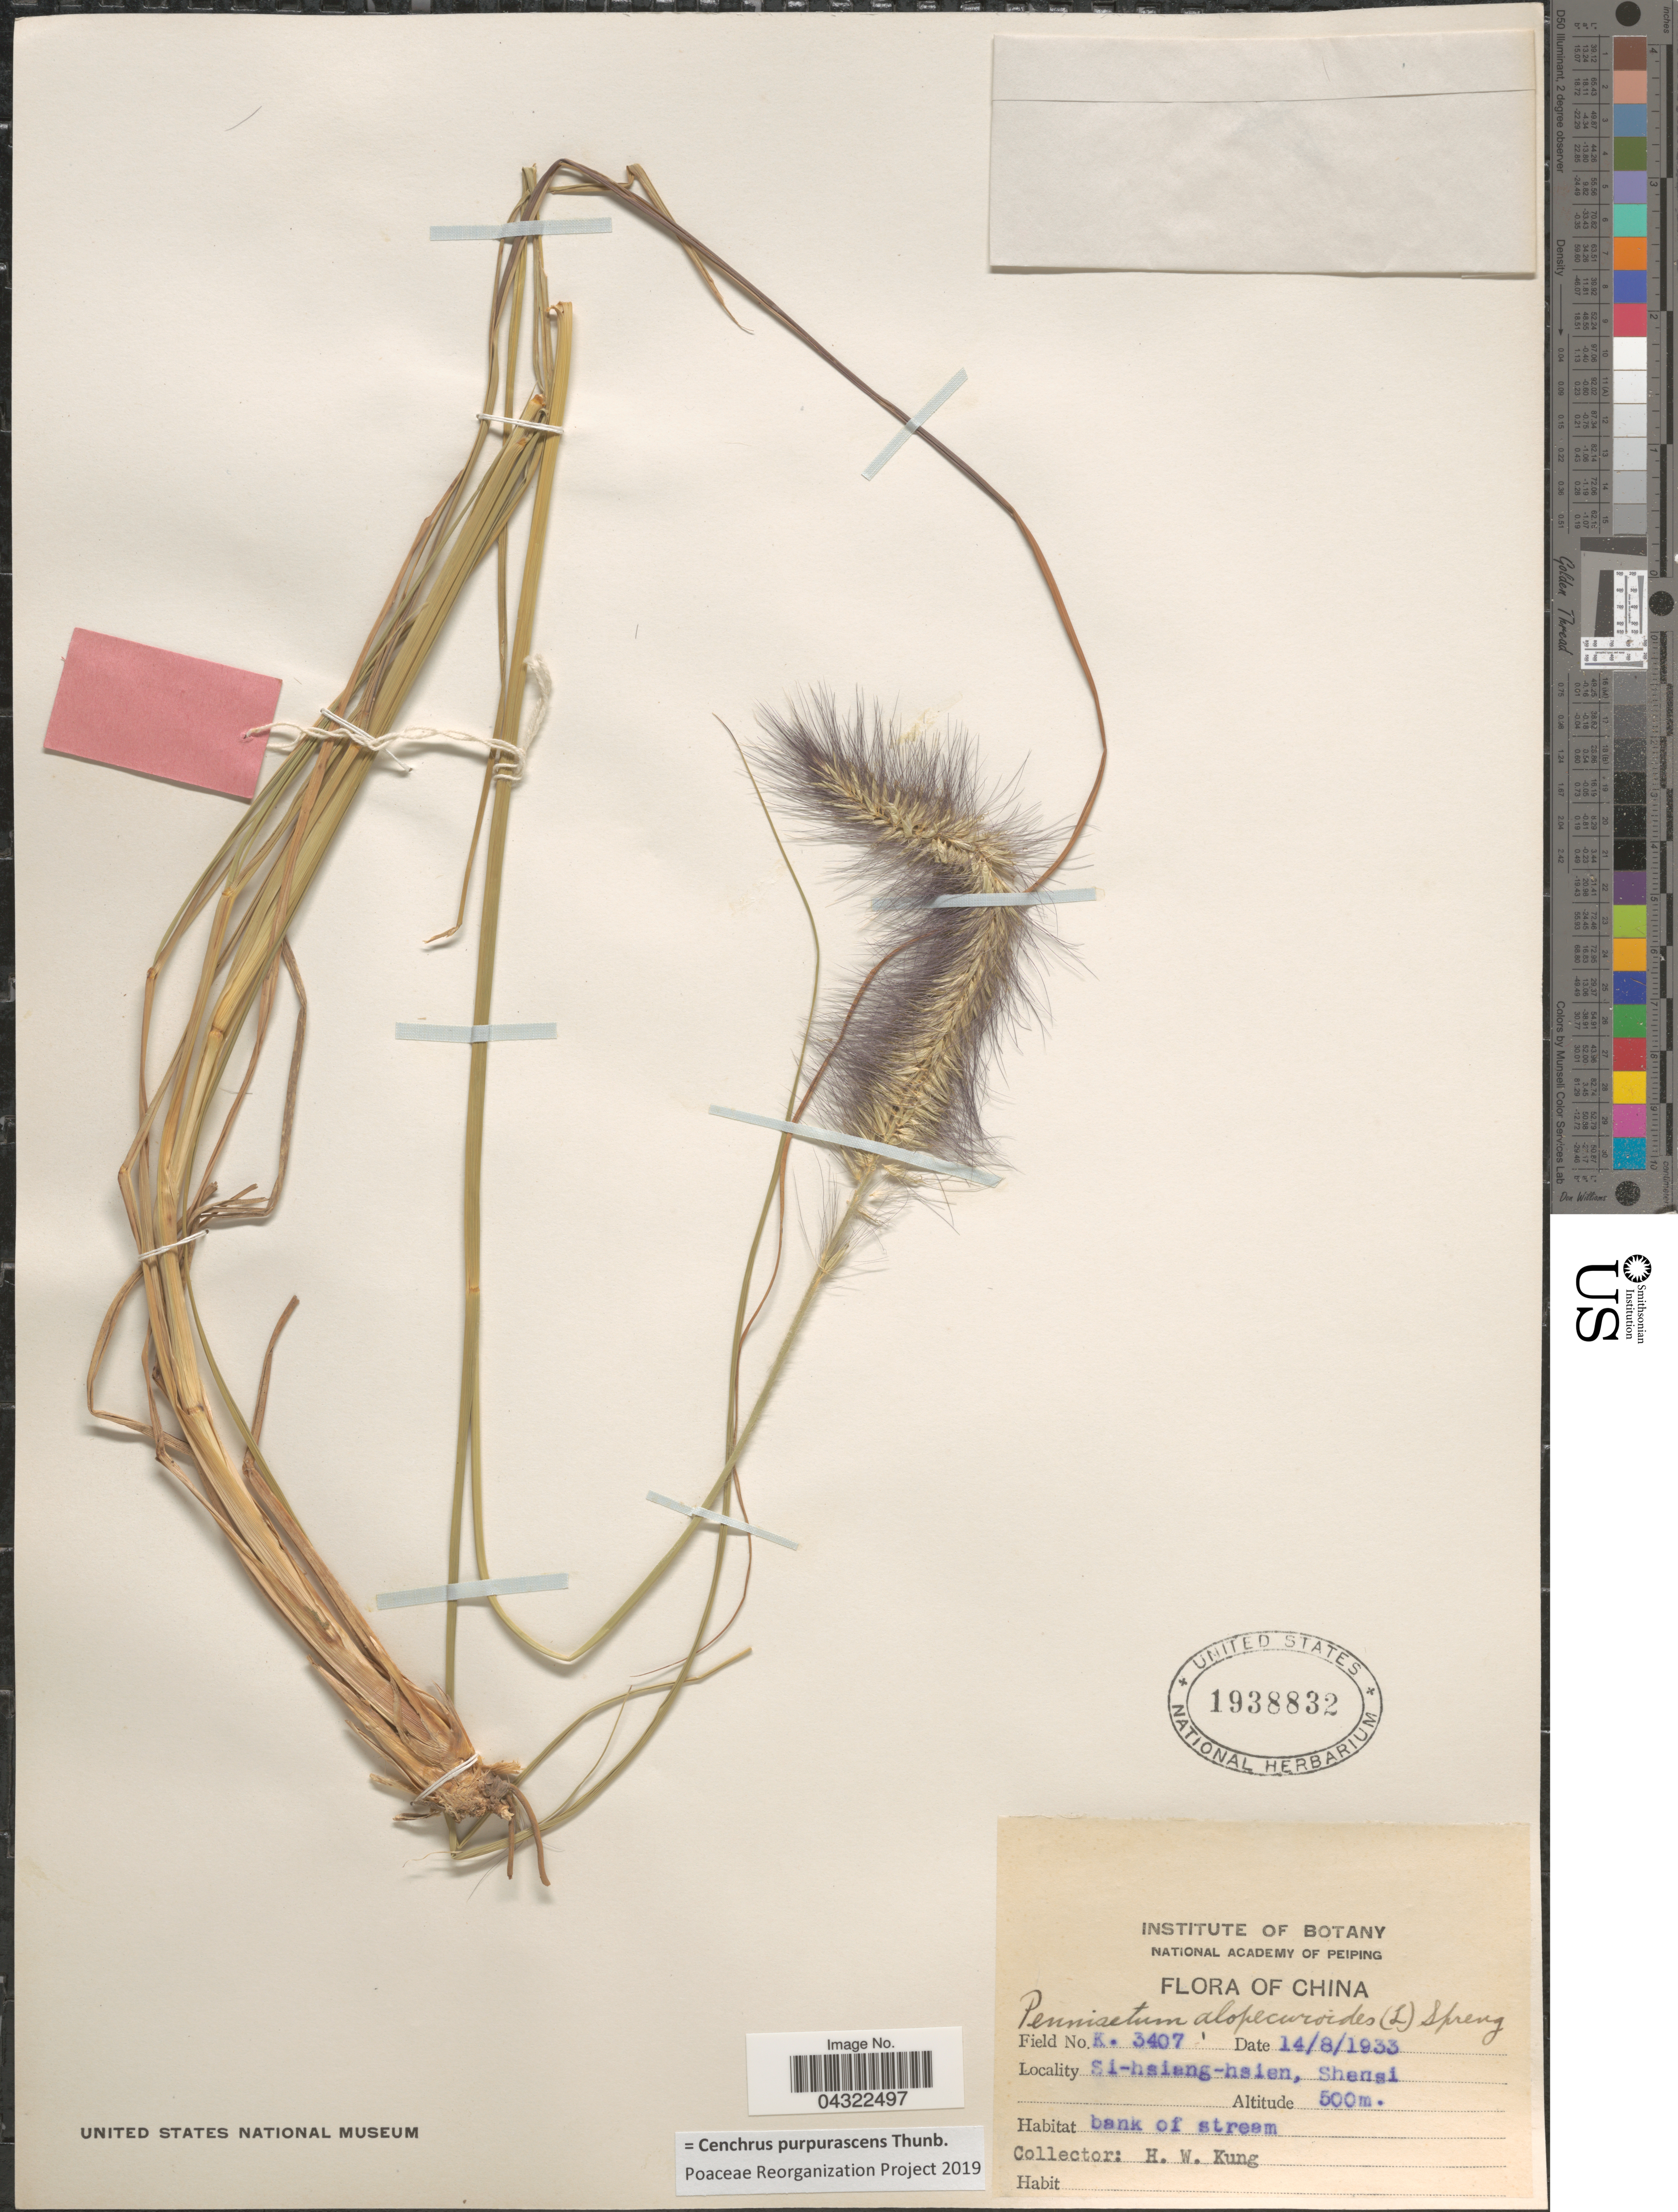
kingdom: Plantae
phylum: Tracheophyta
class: Liliopsida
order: Poales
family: Poaceae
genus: Cenchrus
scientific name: Cenchrus purpurascens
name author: Thunb.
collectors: H. Kung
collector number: K. 3407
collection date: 1933-08-14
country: China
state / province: Shanxi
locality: Si-hsiang-hsien, Shansi.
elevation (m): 500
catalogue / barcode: US 1938832